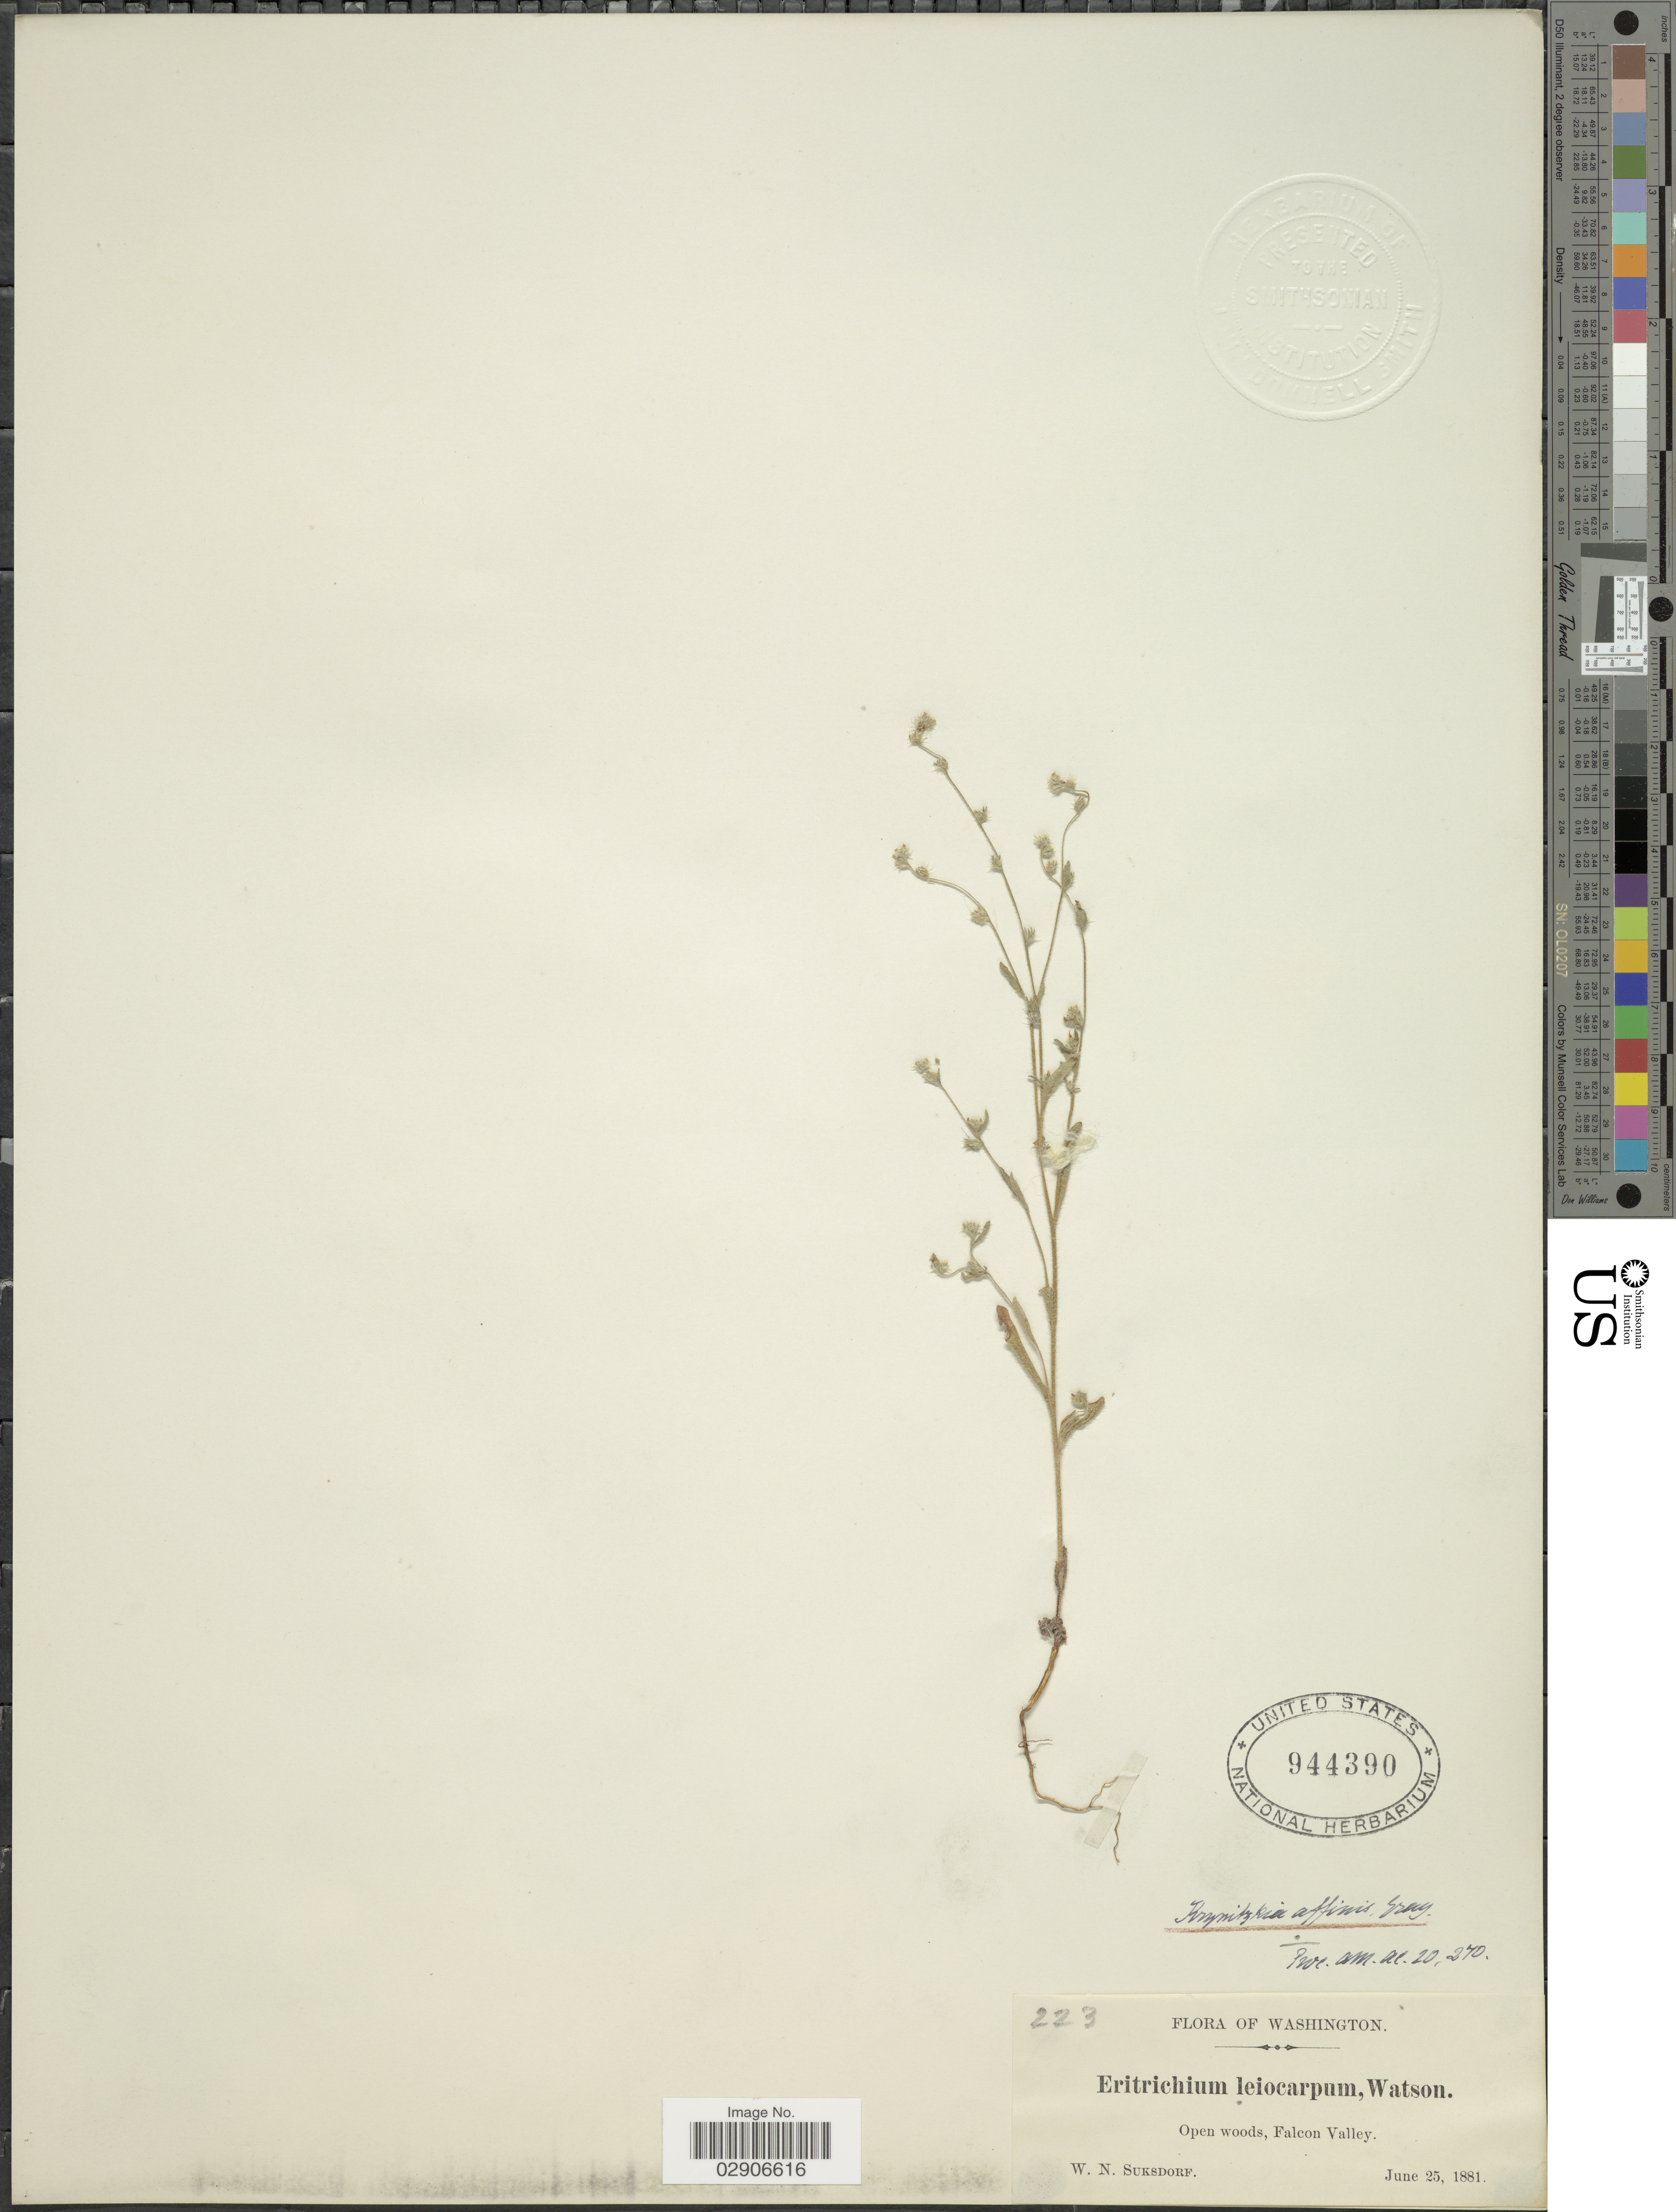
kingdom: Plantae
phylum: Tracheophyta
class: Magnoliopsida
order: Boraginales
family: Boraginaceae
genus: Cryptantha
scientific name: Cryptantha affinis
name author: (A. Gray) Greene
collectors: W. N. Suksdorf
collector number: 223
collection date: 1881-06-25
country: United States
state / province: Washington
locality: Open woods, Falcon Valley. Washington.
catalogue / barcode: US 944390